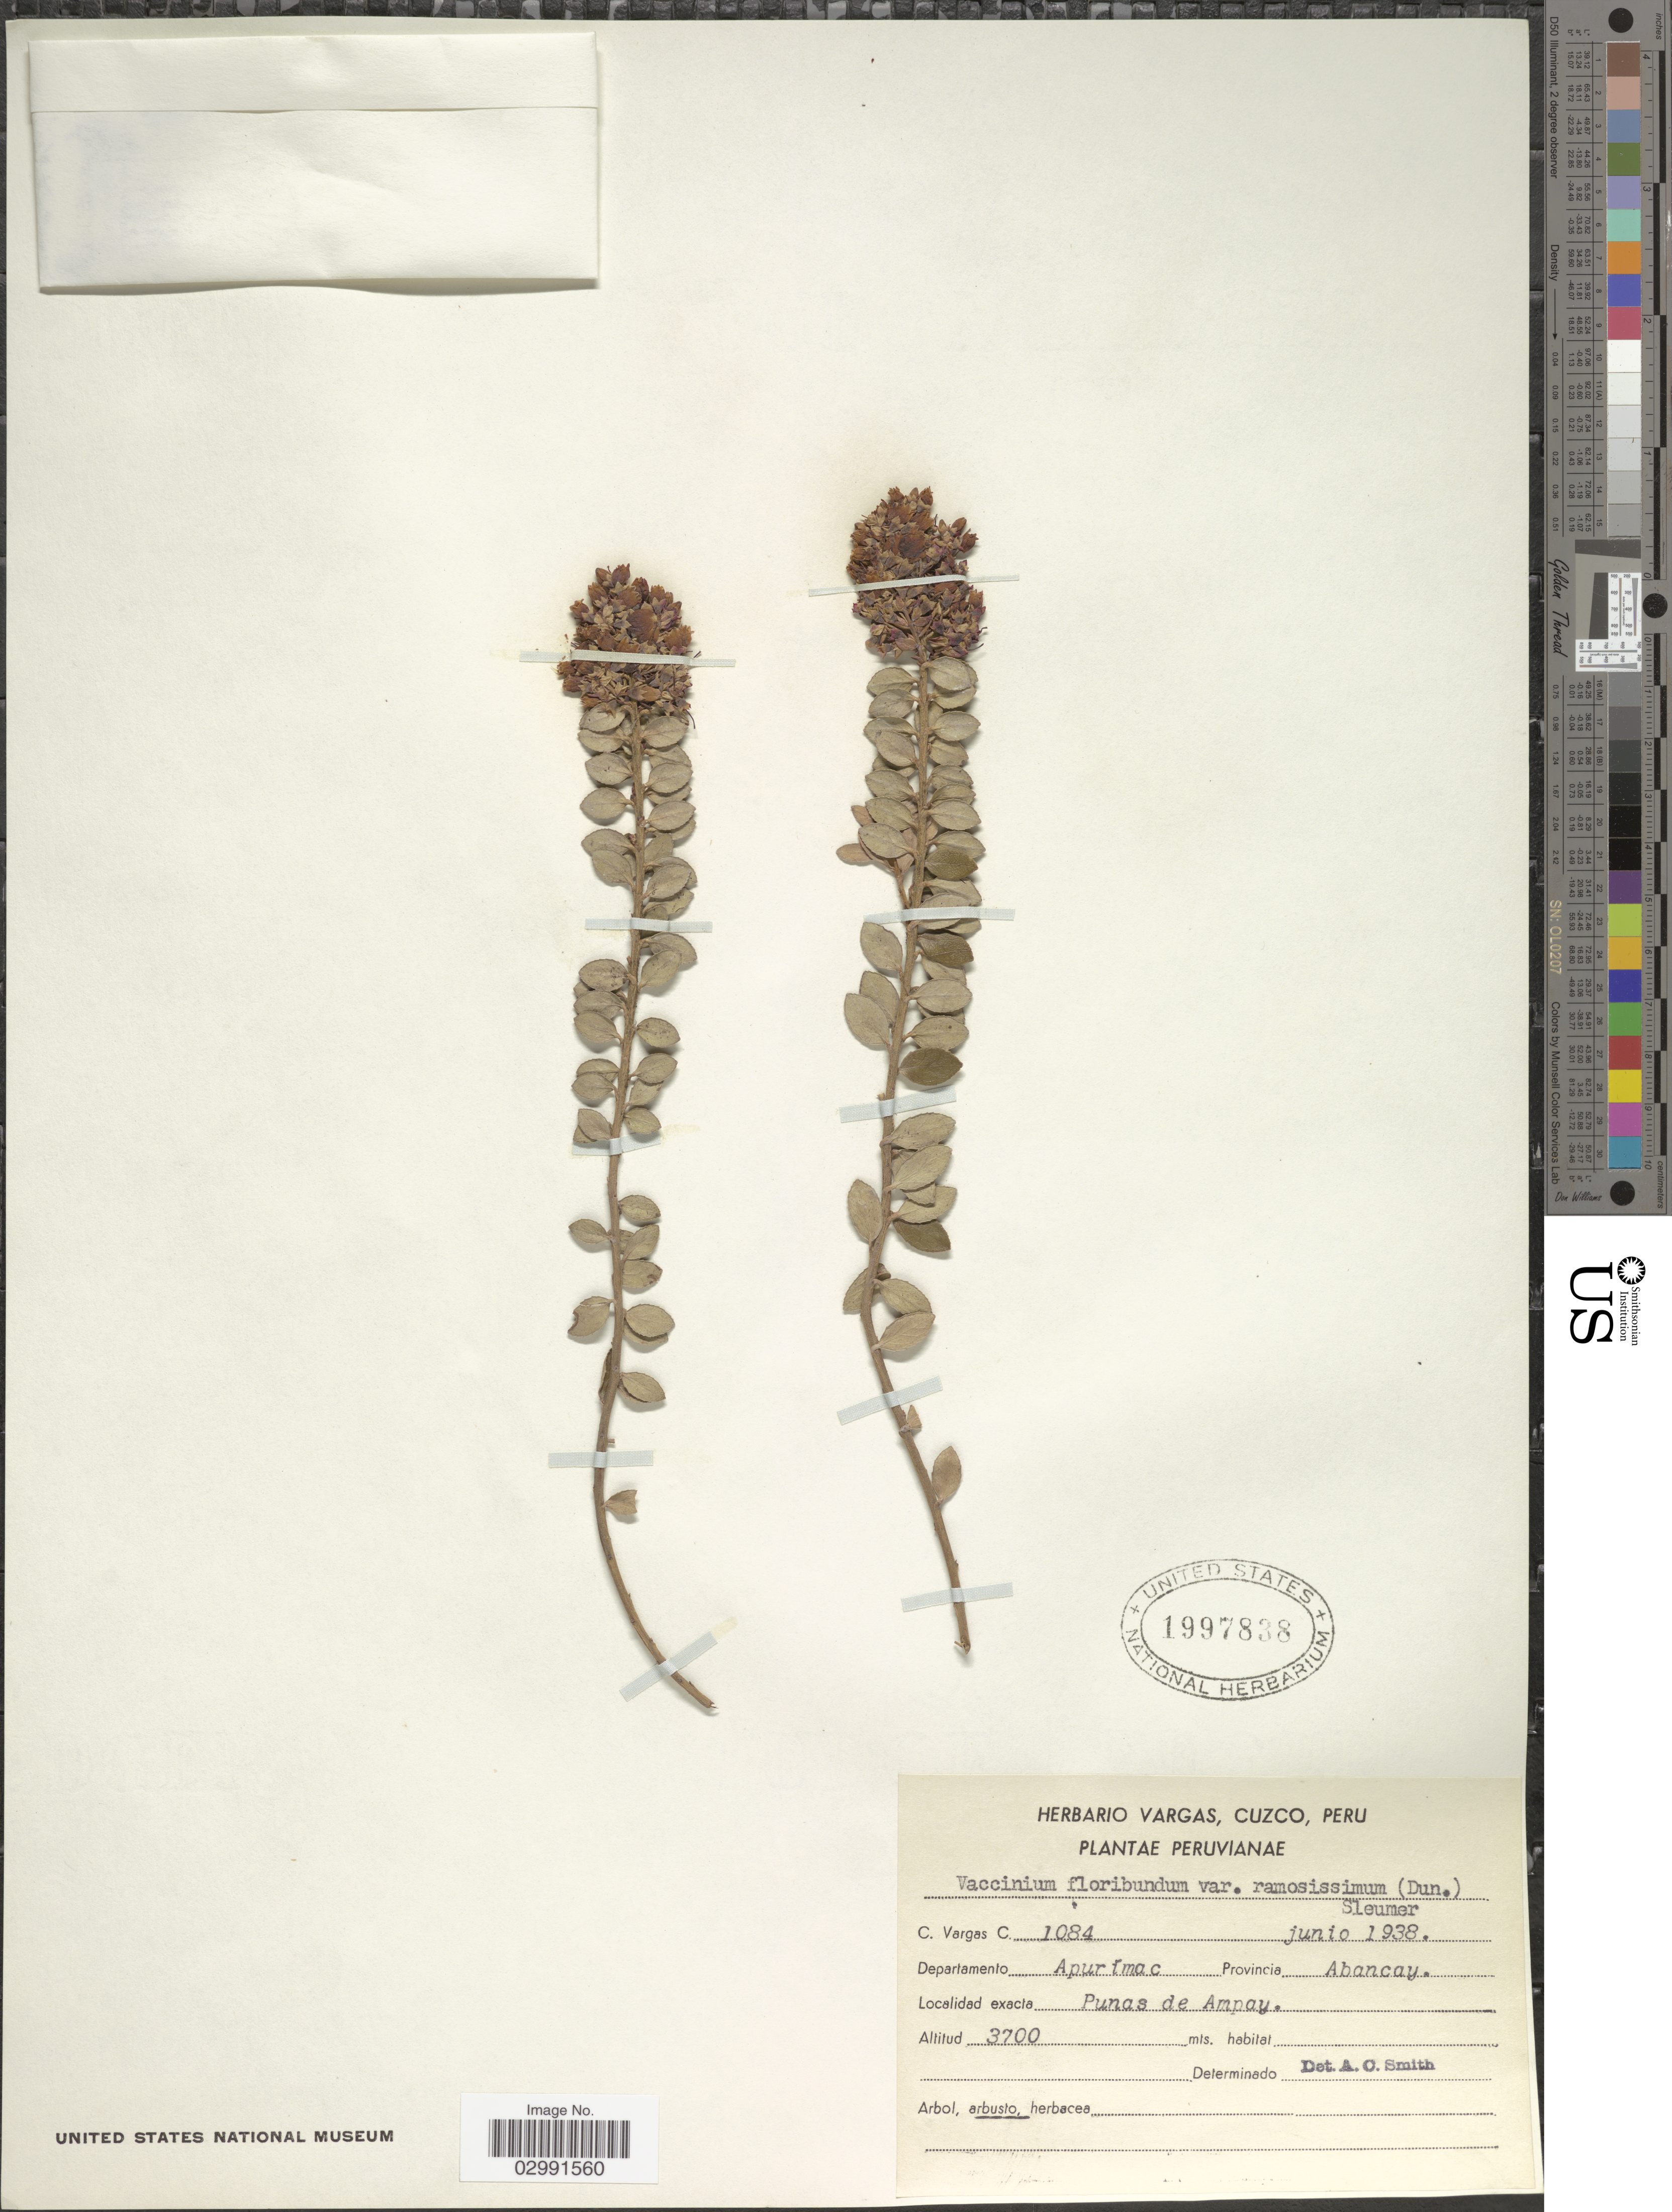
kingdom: Plantae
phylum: Tracheophyta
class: Magnoliopsida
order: Ericales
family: Ericaceae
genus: Vaccinium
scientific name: Vaccinium floribundum var. ramosissimum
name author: Kunth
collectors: C. Vargas Calderón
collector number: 1084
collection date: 1938-06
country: Peru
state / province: Apurímac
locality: Departamento Apurimac, Provincia Abancay. Punas de Ampay.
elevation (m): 3700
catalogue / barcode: US 1997838